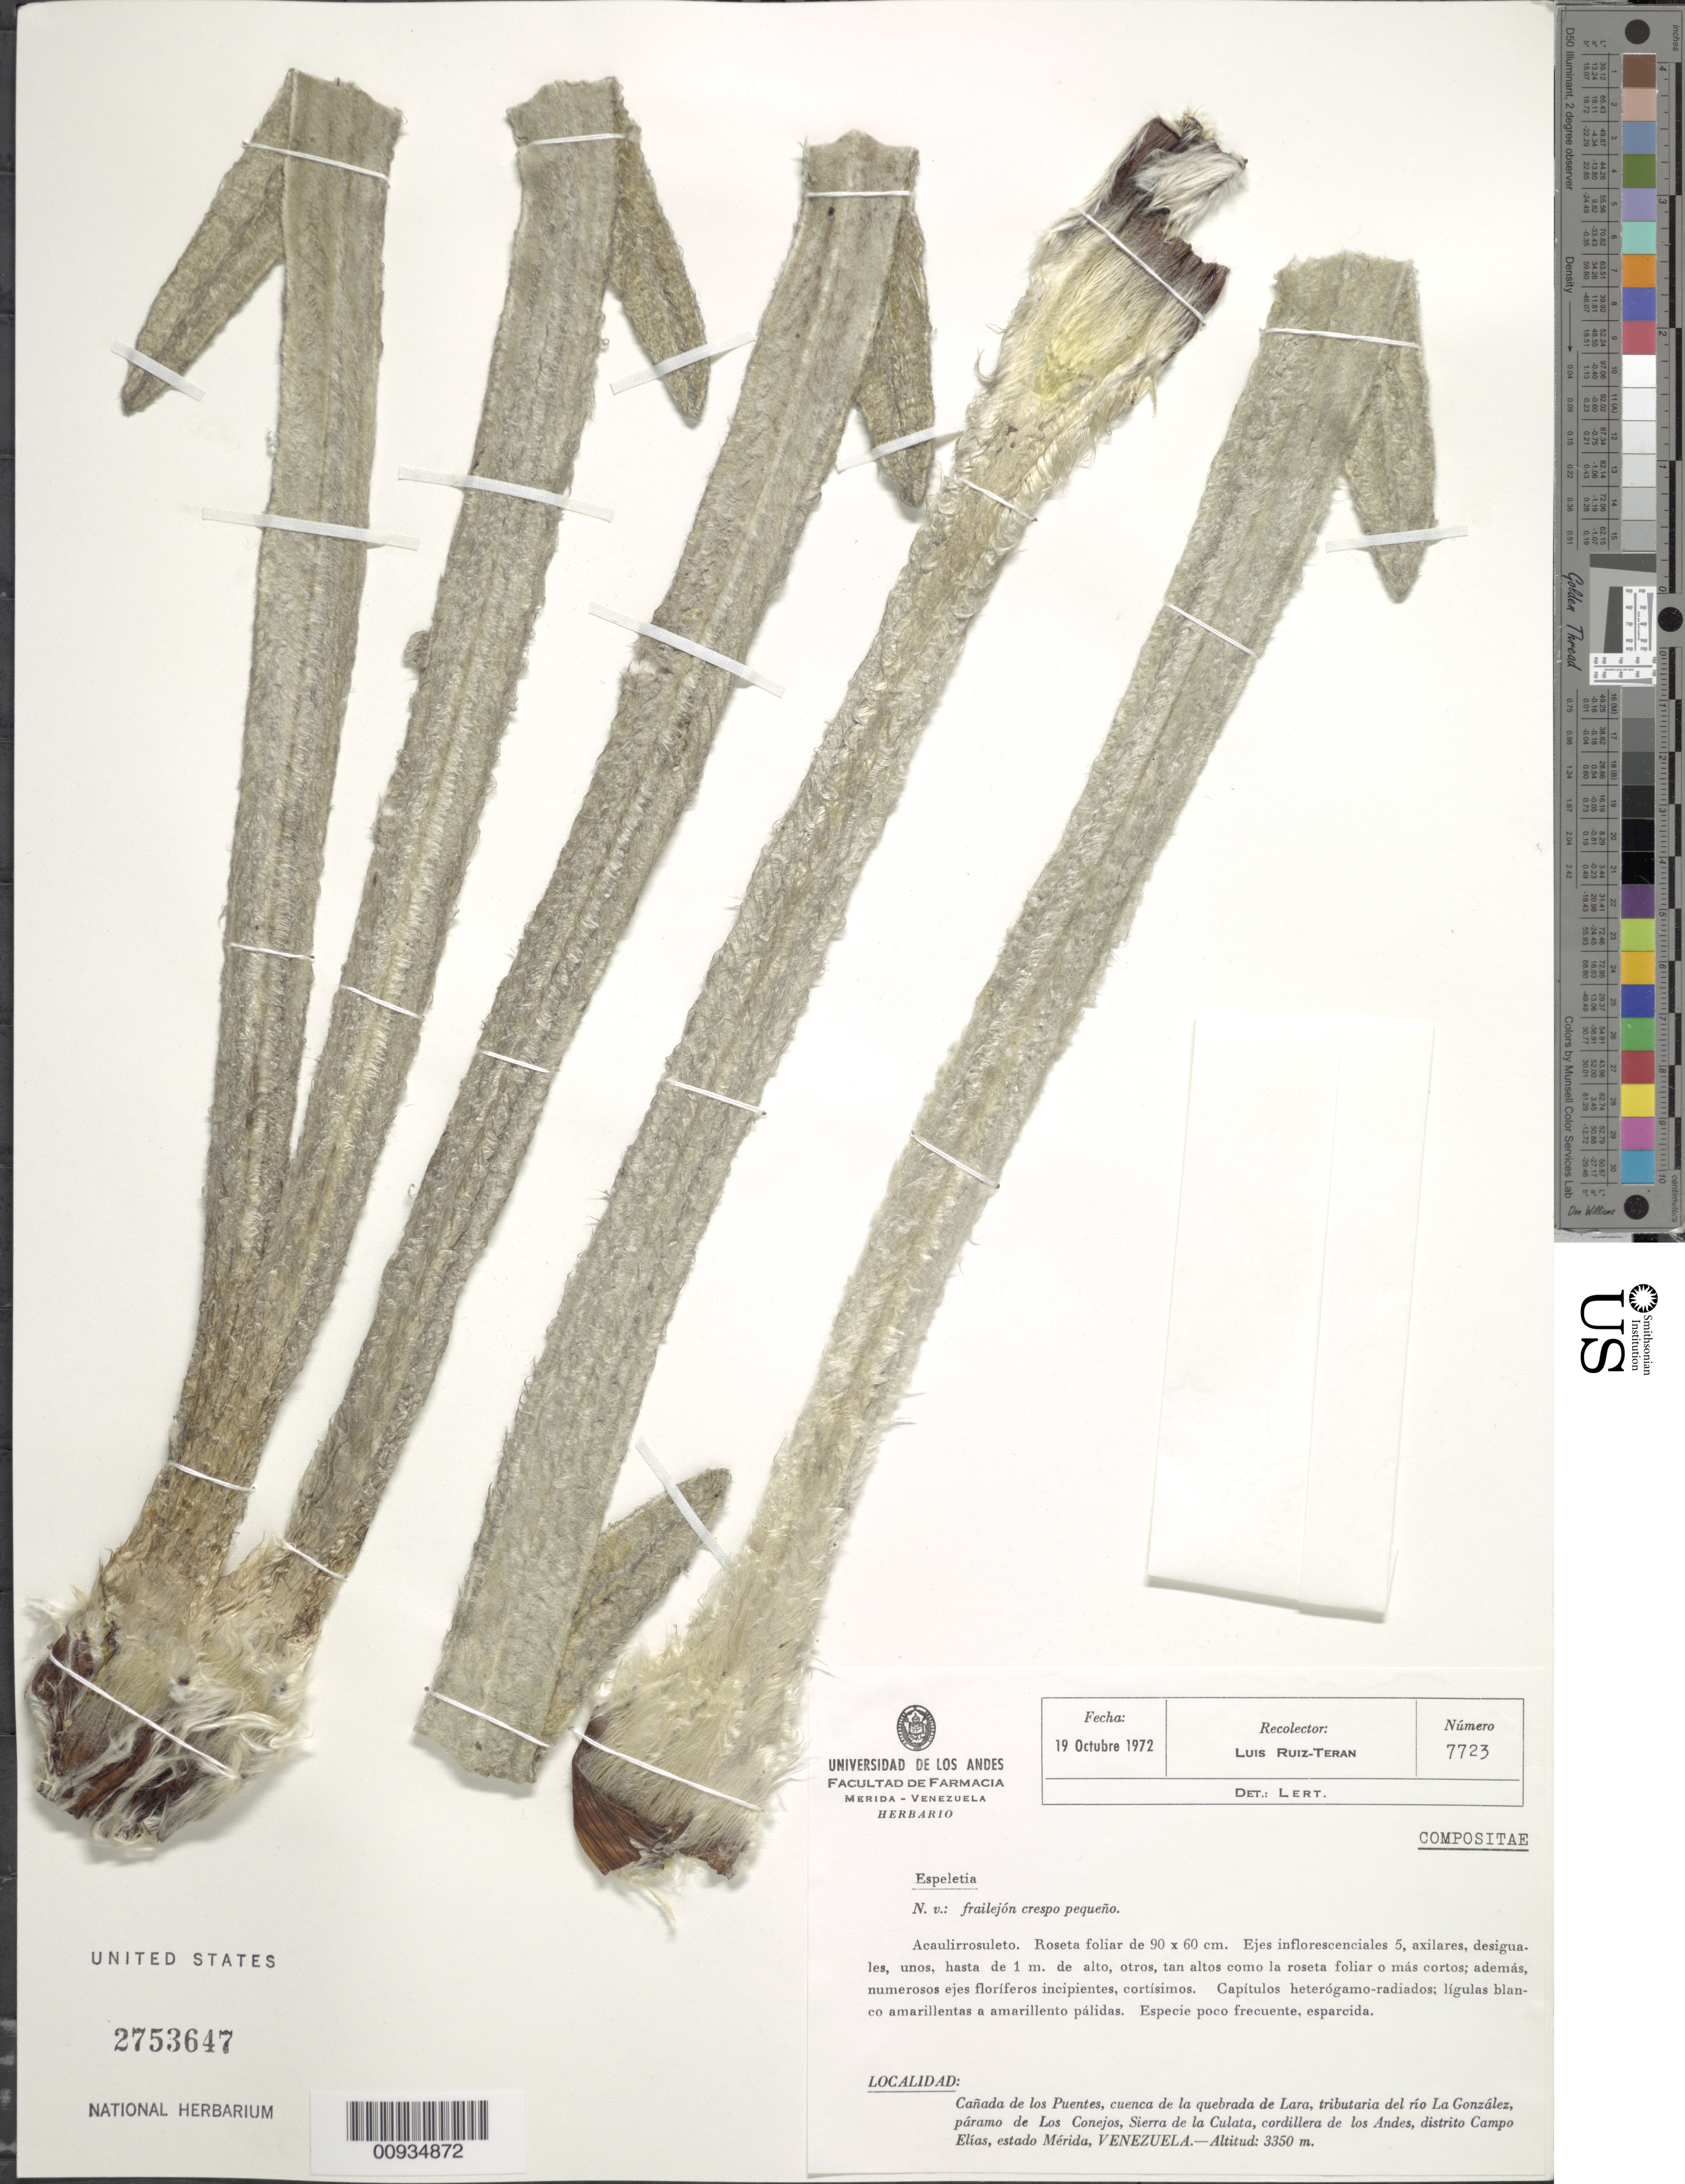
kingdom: Plantae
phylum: Tracheophyta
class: Magnoliopsida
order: Asterales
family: Asteraceae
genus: Espeletiopsis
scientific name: Espeletiopsis pozoensis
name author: (Cuatrec.) Cuatrec.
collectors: L. Teran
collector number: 7723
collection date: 1972-10-19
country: Venezuela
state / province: Mérida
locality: Canada de los Puentes, cuenca de la quebrada de Lara, tributaria del rio La Gonzalez, paramo de Los Conejos, Sierra de la Culata, Cordillera de Los Andes, Distrito Campo Elias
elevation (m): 3350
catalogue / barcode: US 2753647